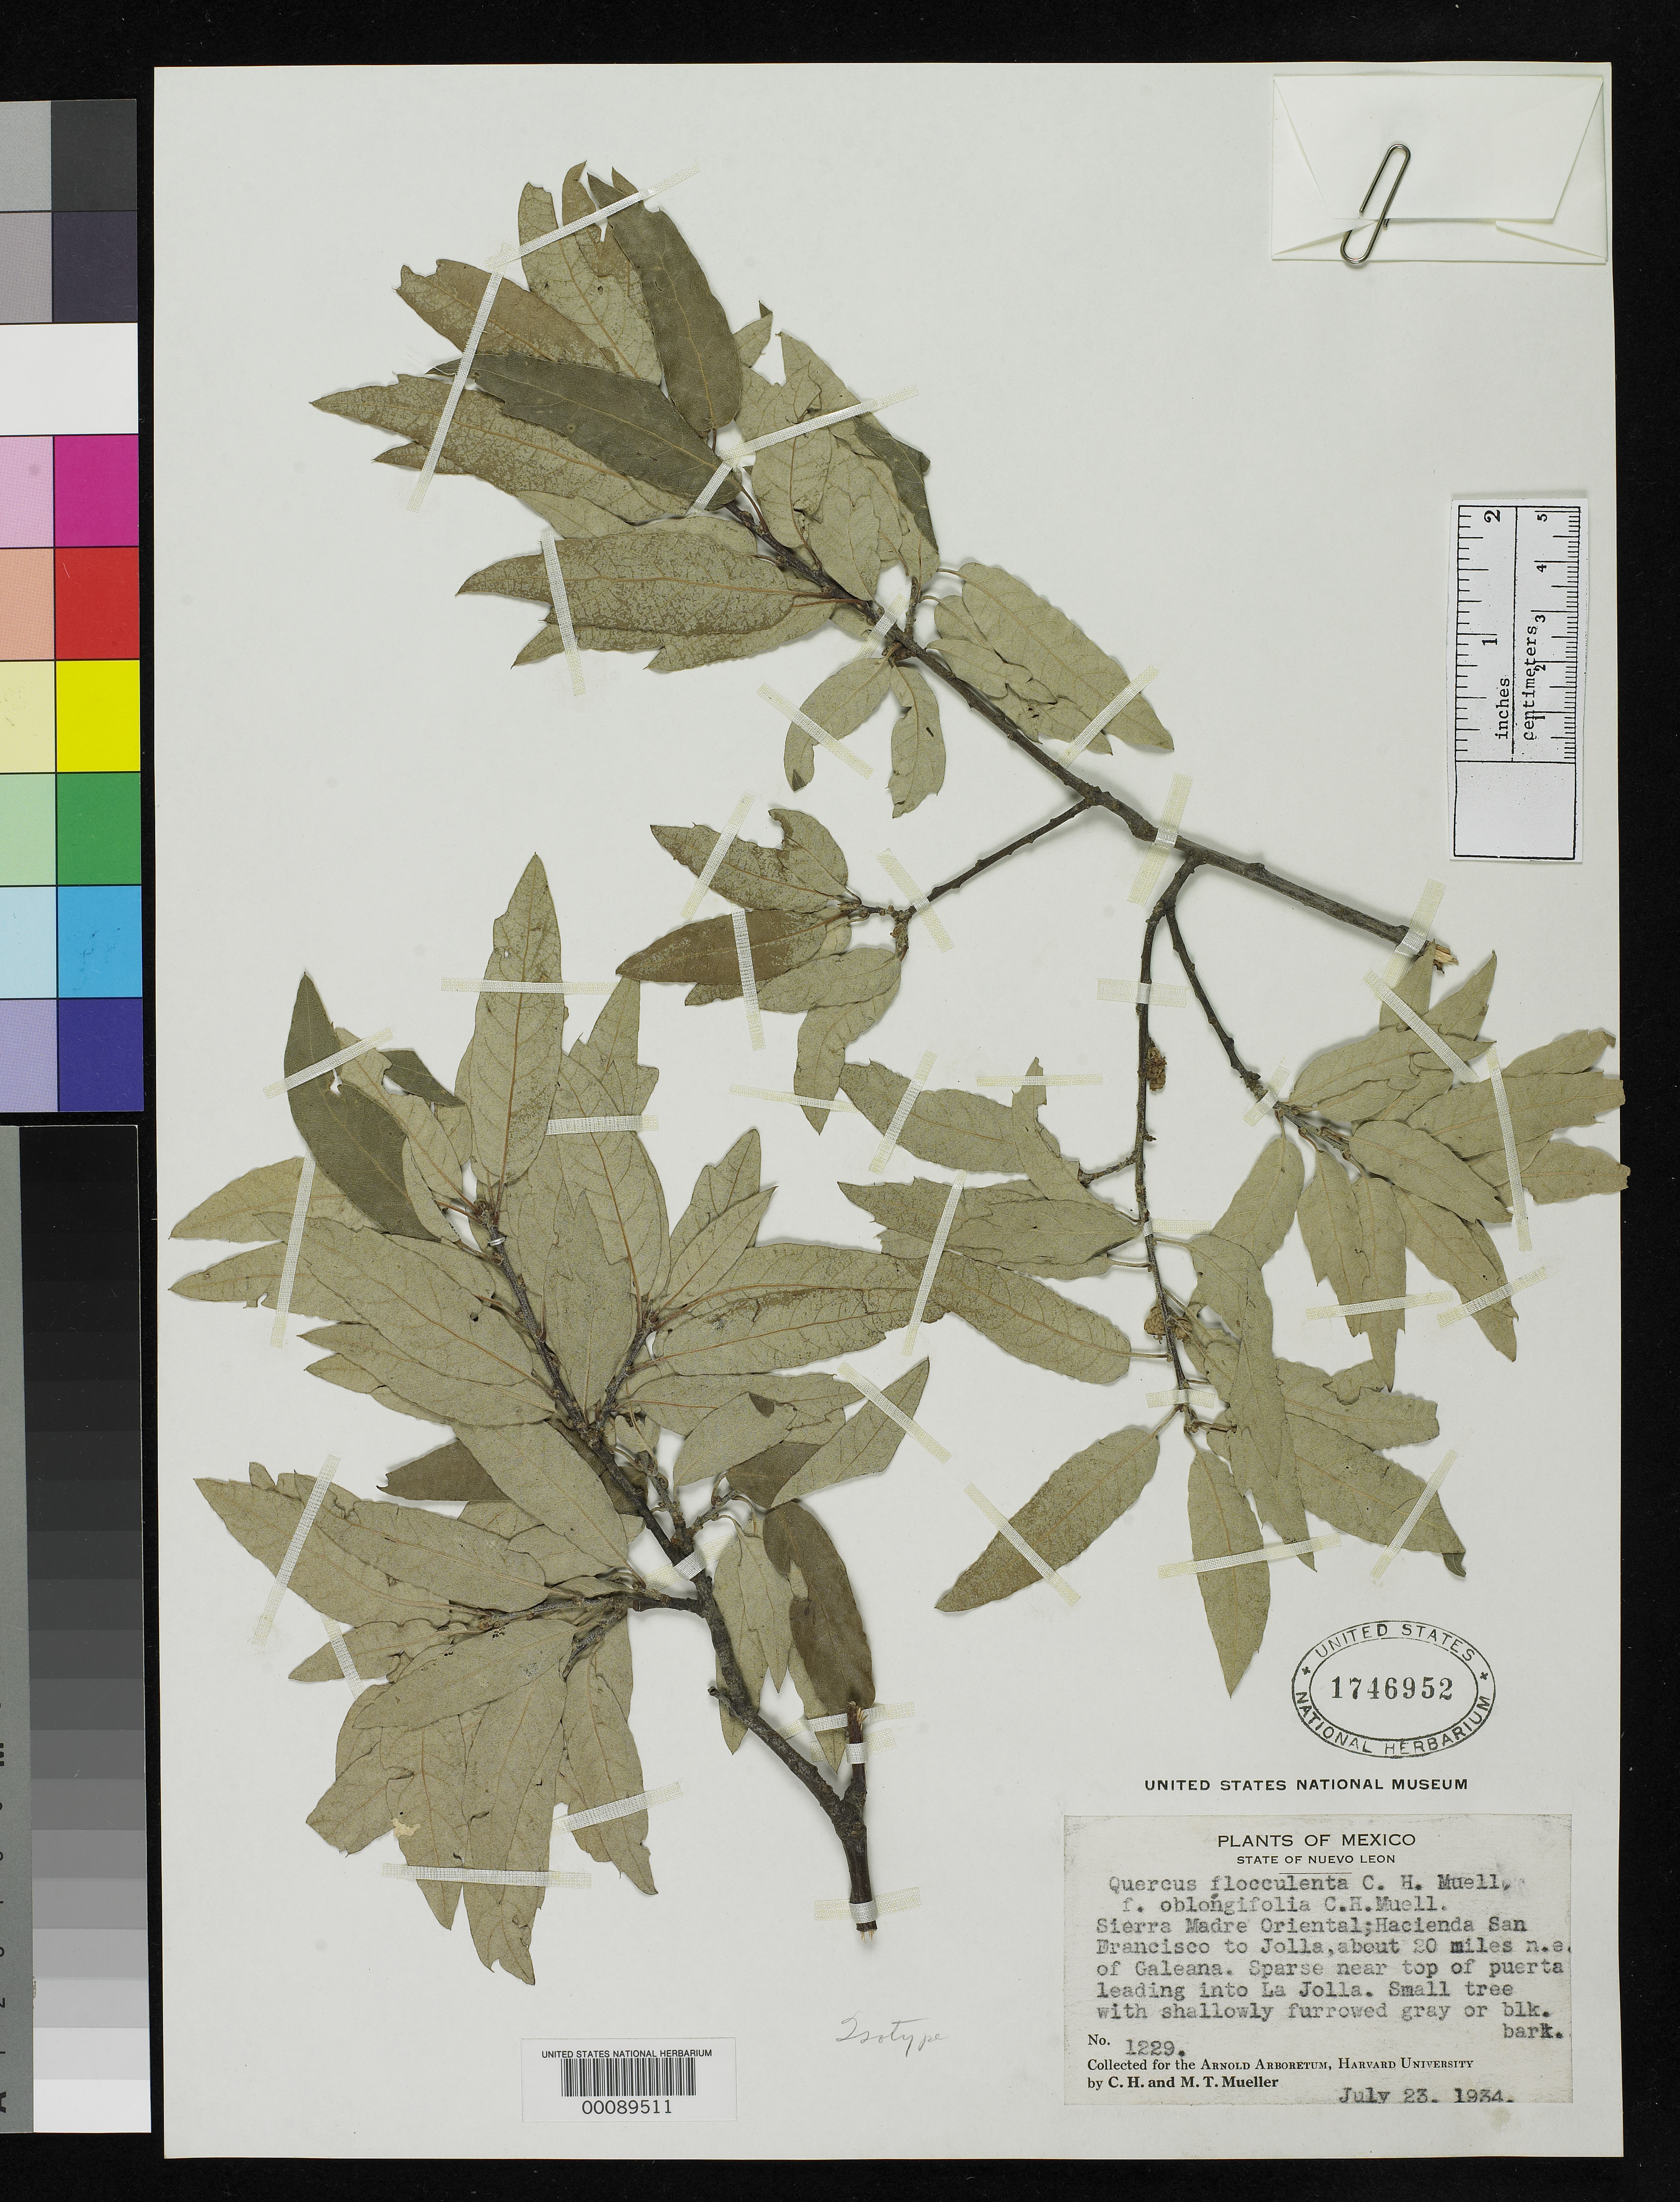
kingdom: Plantae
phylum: Tracheophyta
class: Magnoliopsida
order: Fagales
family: Fagaceae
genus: Quercus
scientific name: Quercus flocculenta f. oblongifolia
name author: C.H. Mull.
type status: Isotype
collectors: C. H. Mueller & M. Mueller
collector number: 1229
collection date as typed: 25 Jul 1934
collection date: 1934-07-25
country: Mexico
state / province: Nuevo León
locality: Canon de Cieneguillas above Pueblo San Francisco.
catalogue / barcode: US 1746952